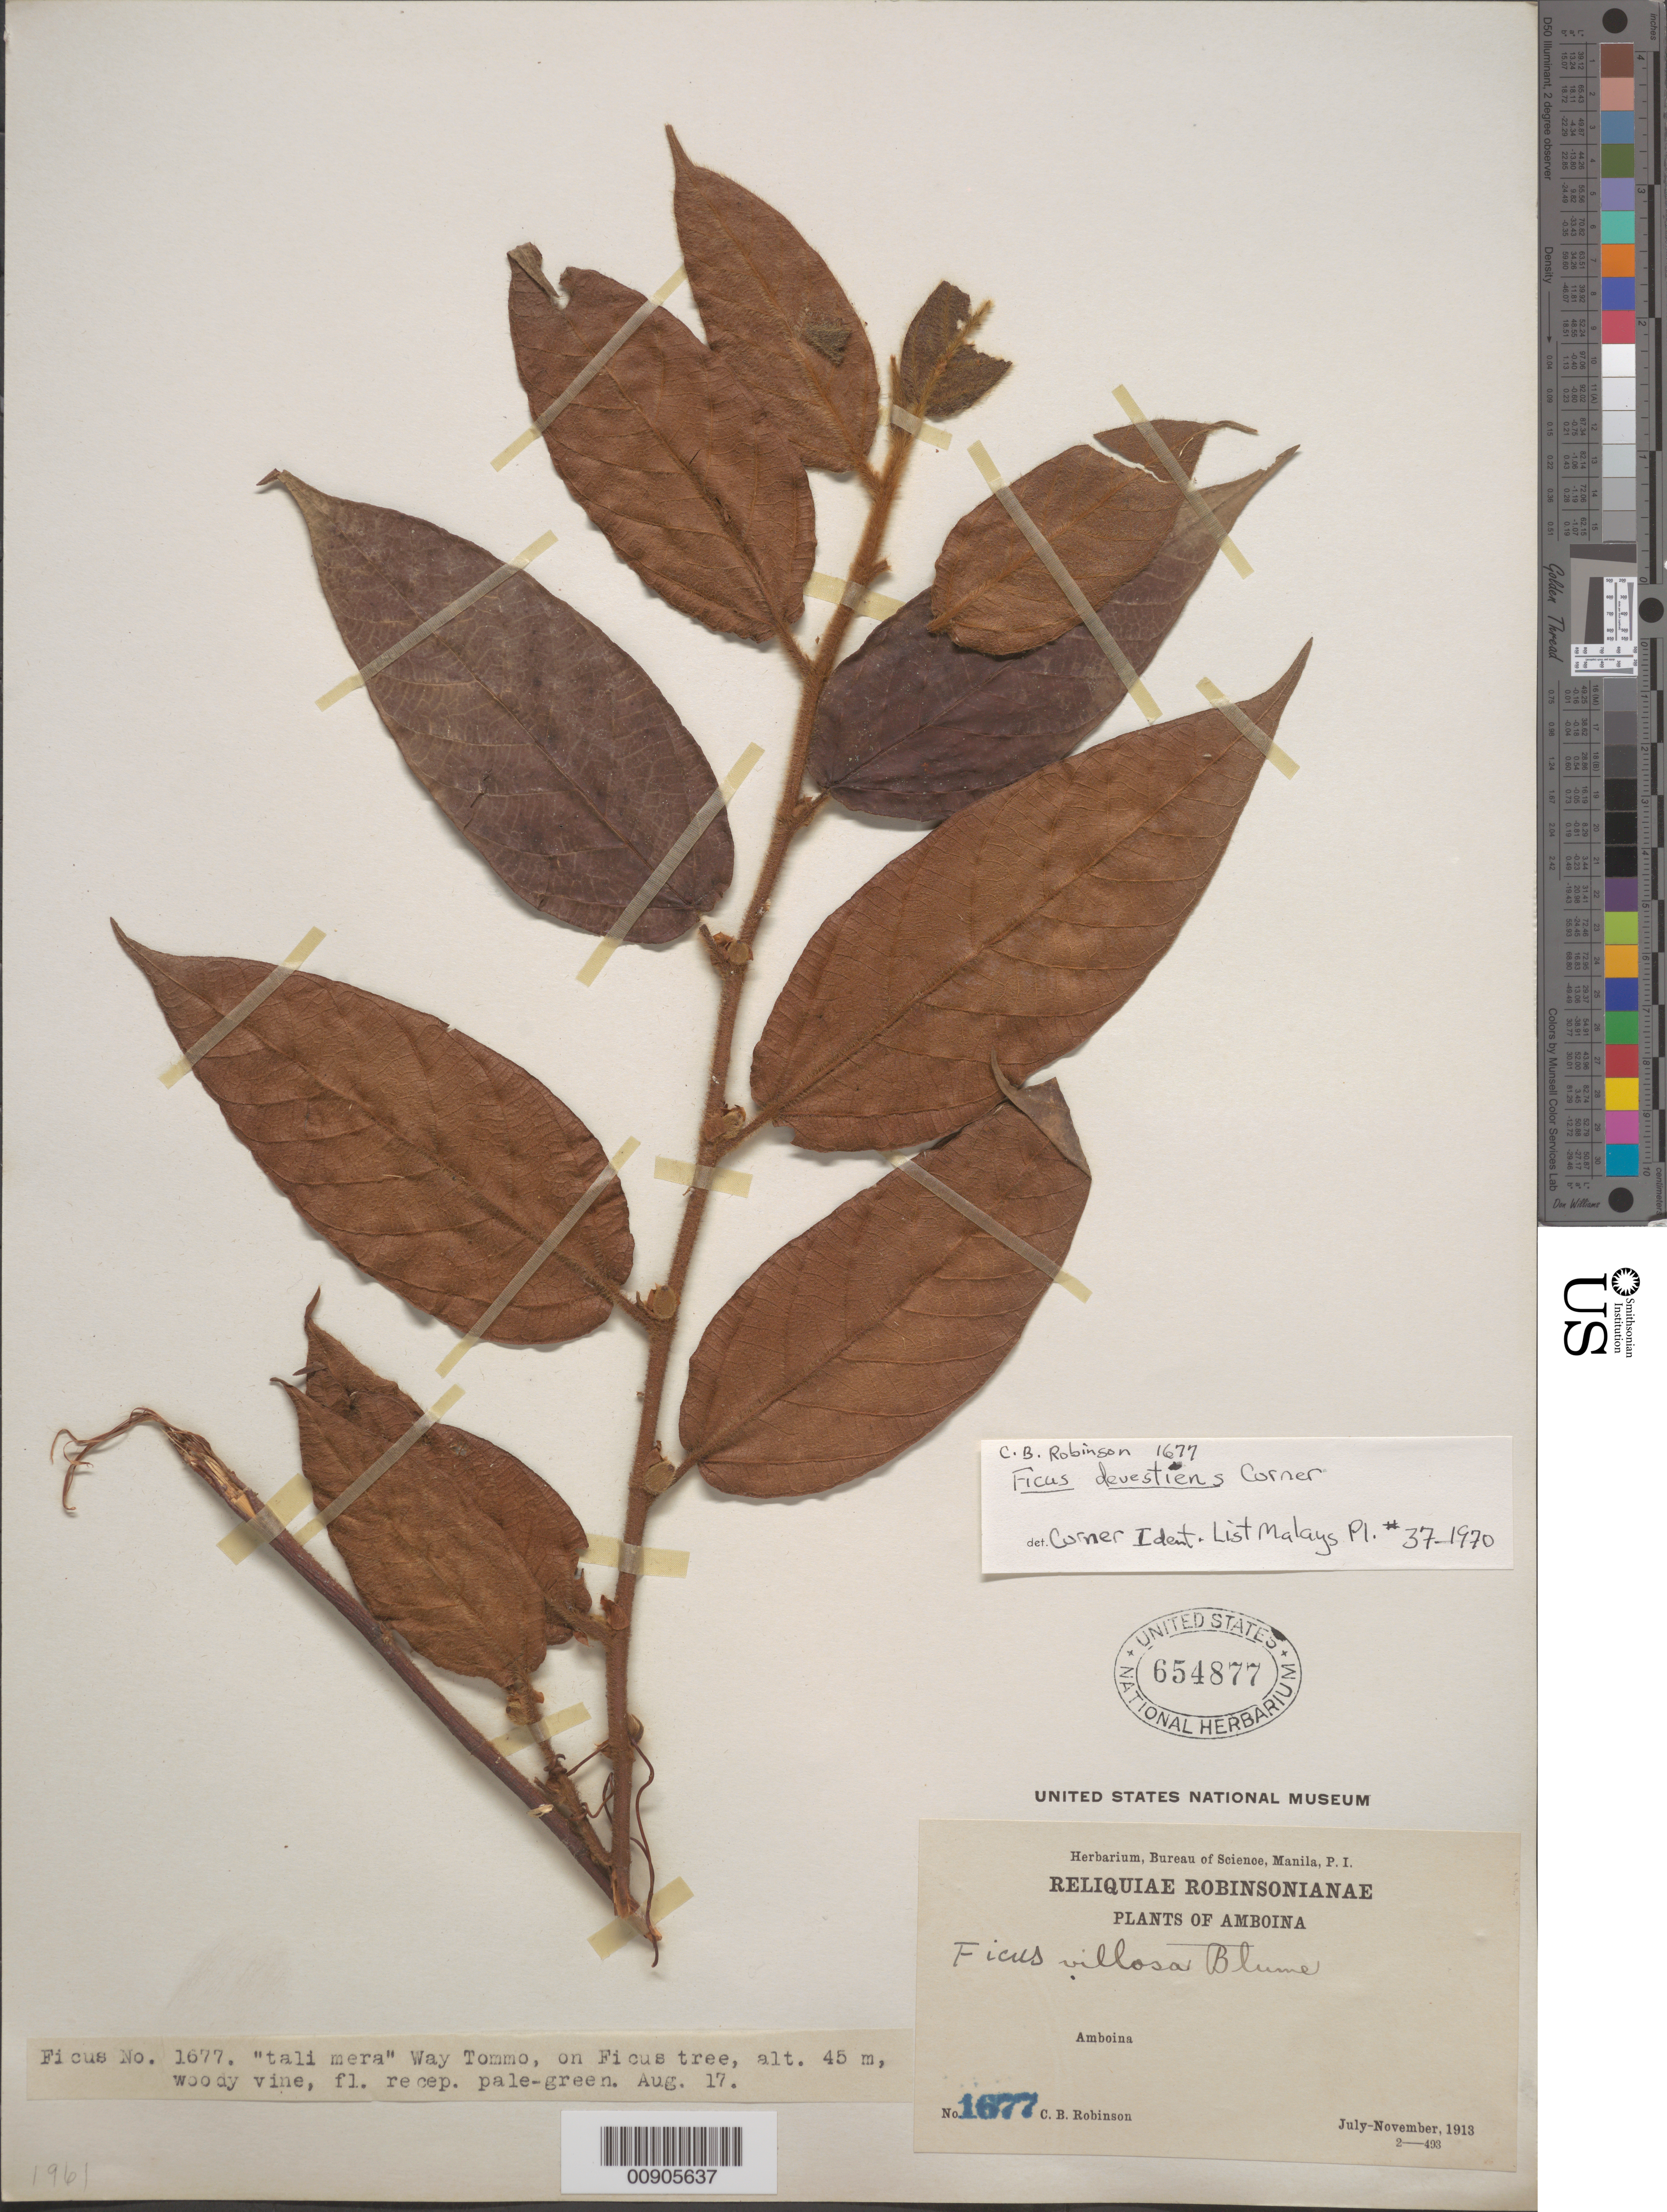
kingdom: Plantae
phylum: Tracheophyta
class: Magnoliopsida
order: Rosales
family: Moraceae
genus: Ficus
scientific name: Ficus duestiens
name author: Corner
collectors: C. Robinson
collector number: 1677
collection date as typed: Jul 1913 to Nov 1913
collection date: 1913-07/1913-11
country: Indonesia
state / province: Maluku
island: Amboina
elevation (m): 45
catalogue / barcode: US 654877